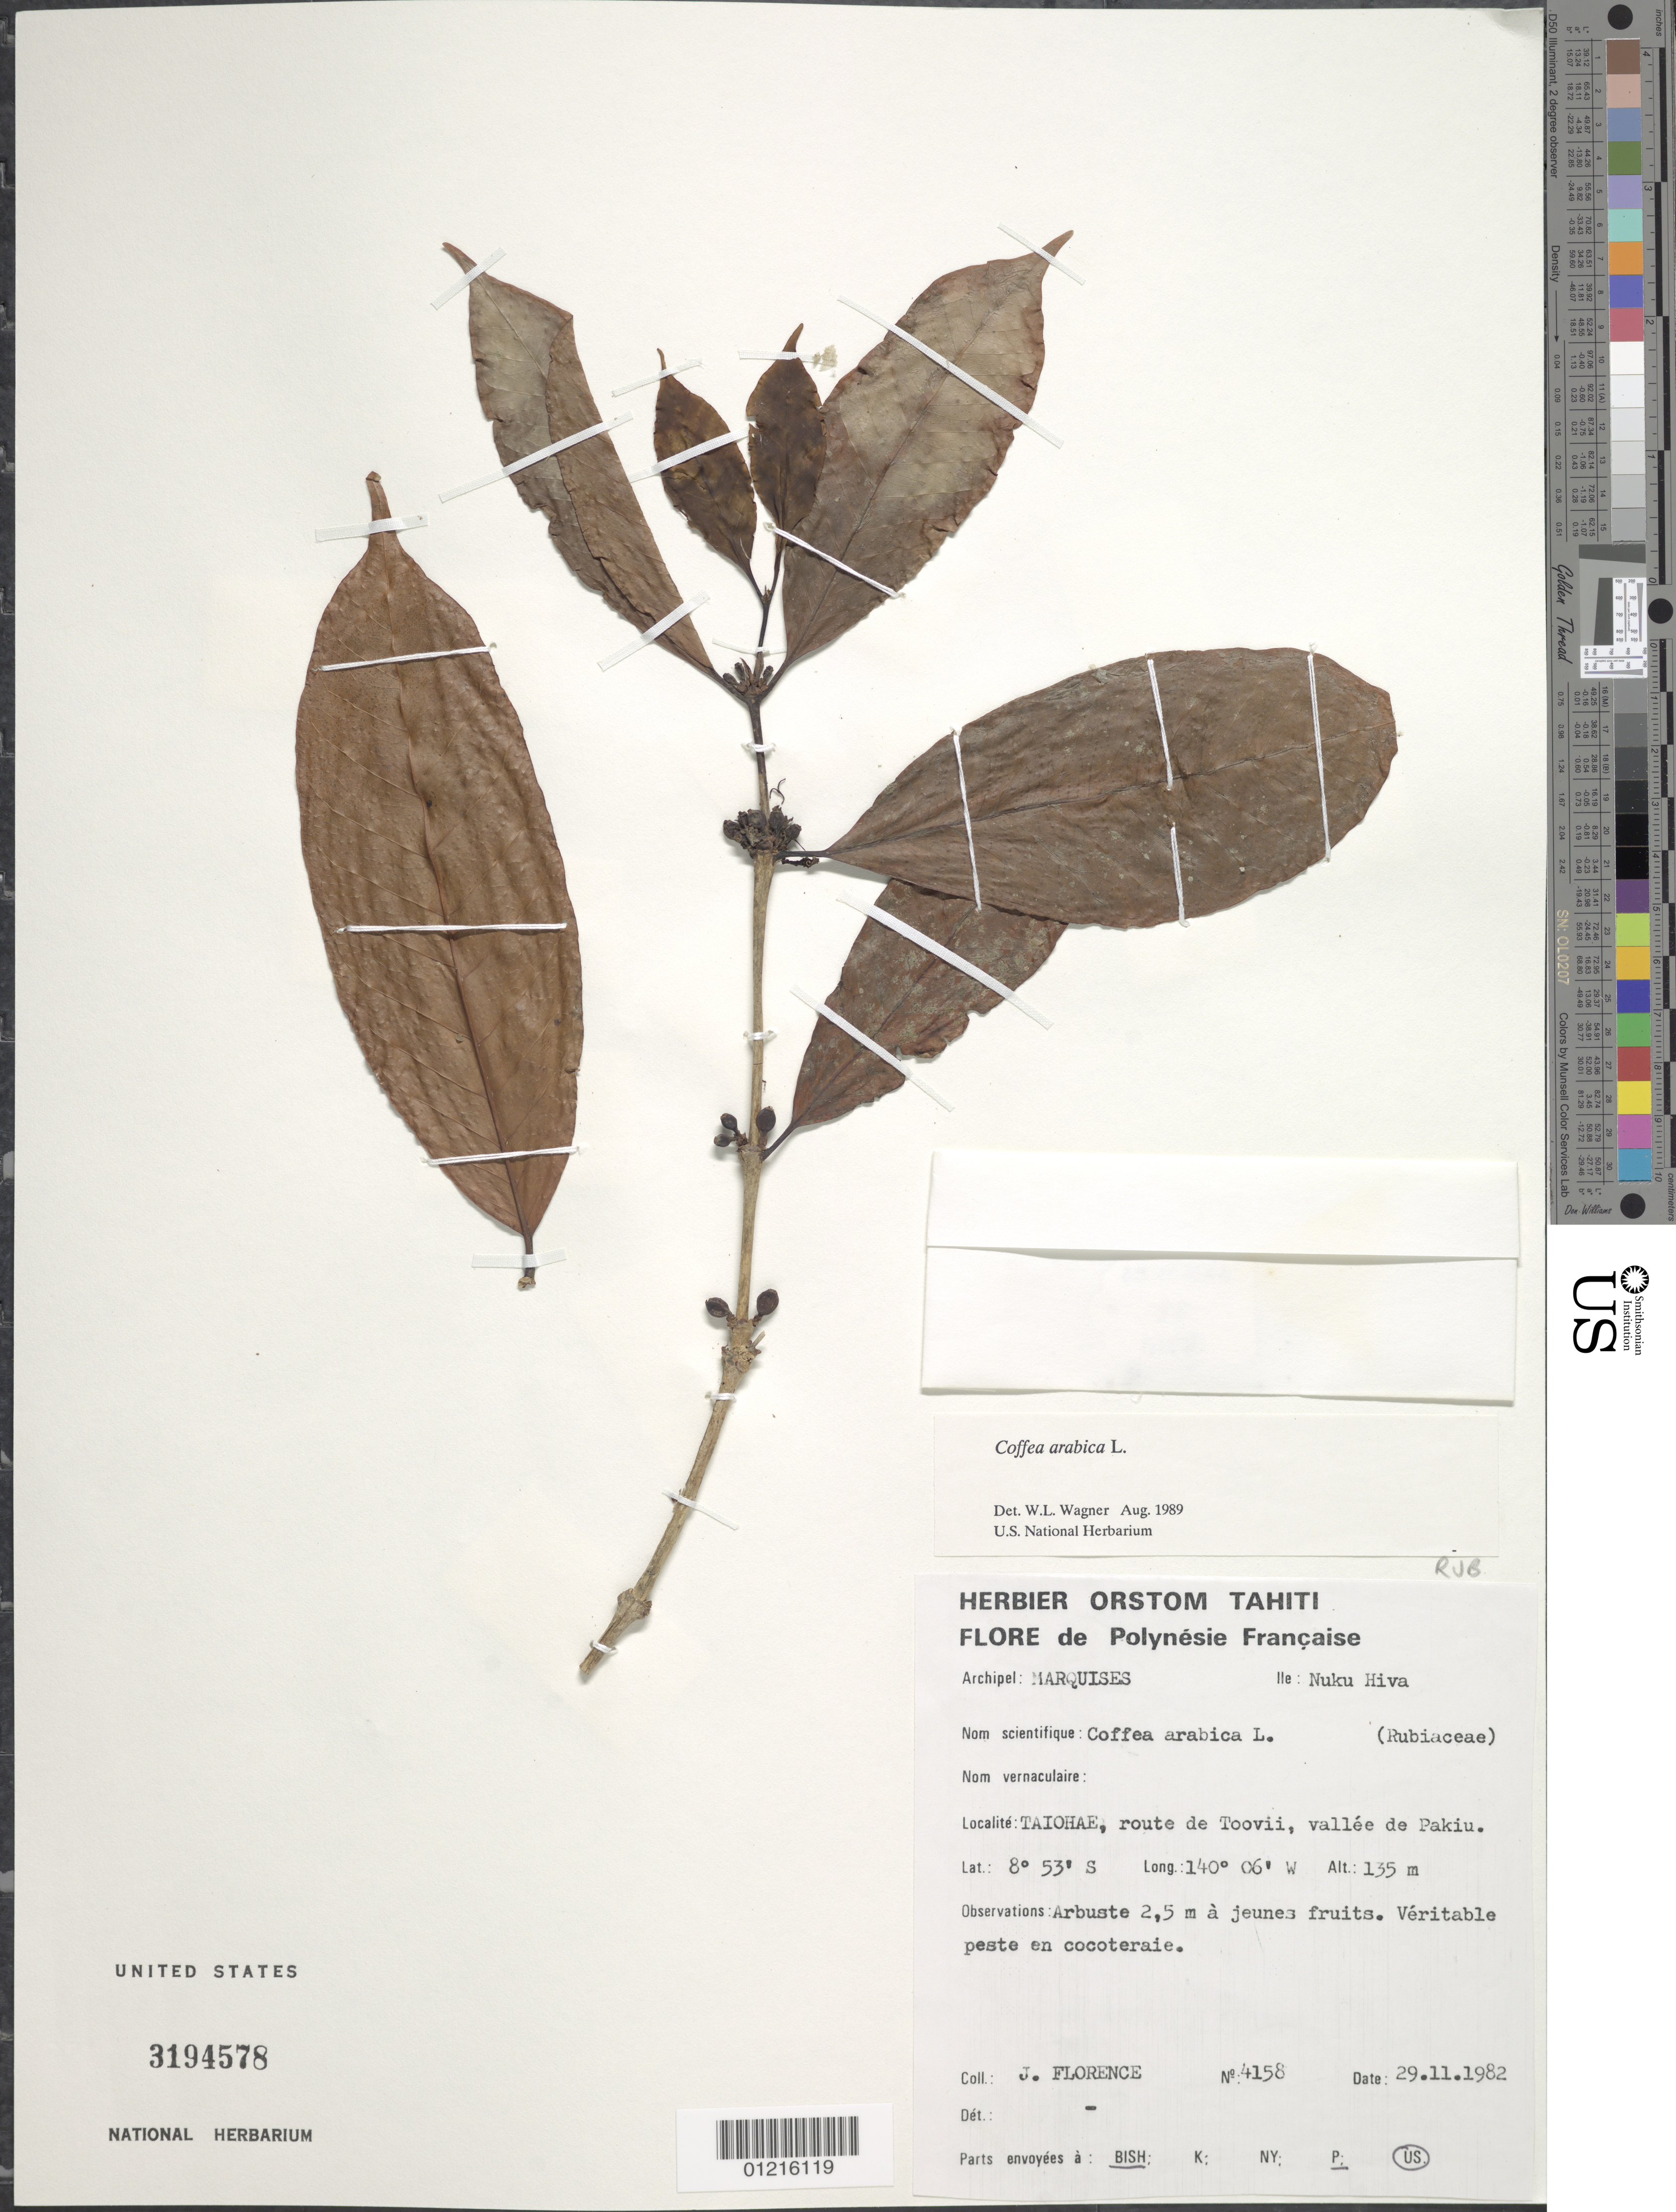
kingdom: Plantae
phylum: Tracheophyta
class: Magnoliopsida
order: Gentianales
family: Rubiaceae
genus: Coffea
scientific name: Coffea arabica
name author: L.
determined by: Wagner, W. L., (BOT), Smithsonian Institution - National Museum of Natural History (UNITED STATES)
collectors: J. Florence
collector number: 4158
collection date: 1982-11-29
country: French Polynesia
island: Nuku Hiva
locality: Taiohae, route de Toovii, vallée de Pakiu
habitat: En cocoteraie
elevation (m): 135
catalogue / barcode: US 3194578